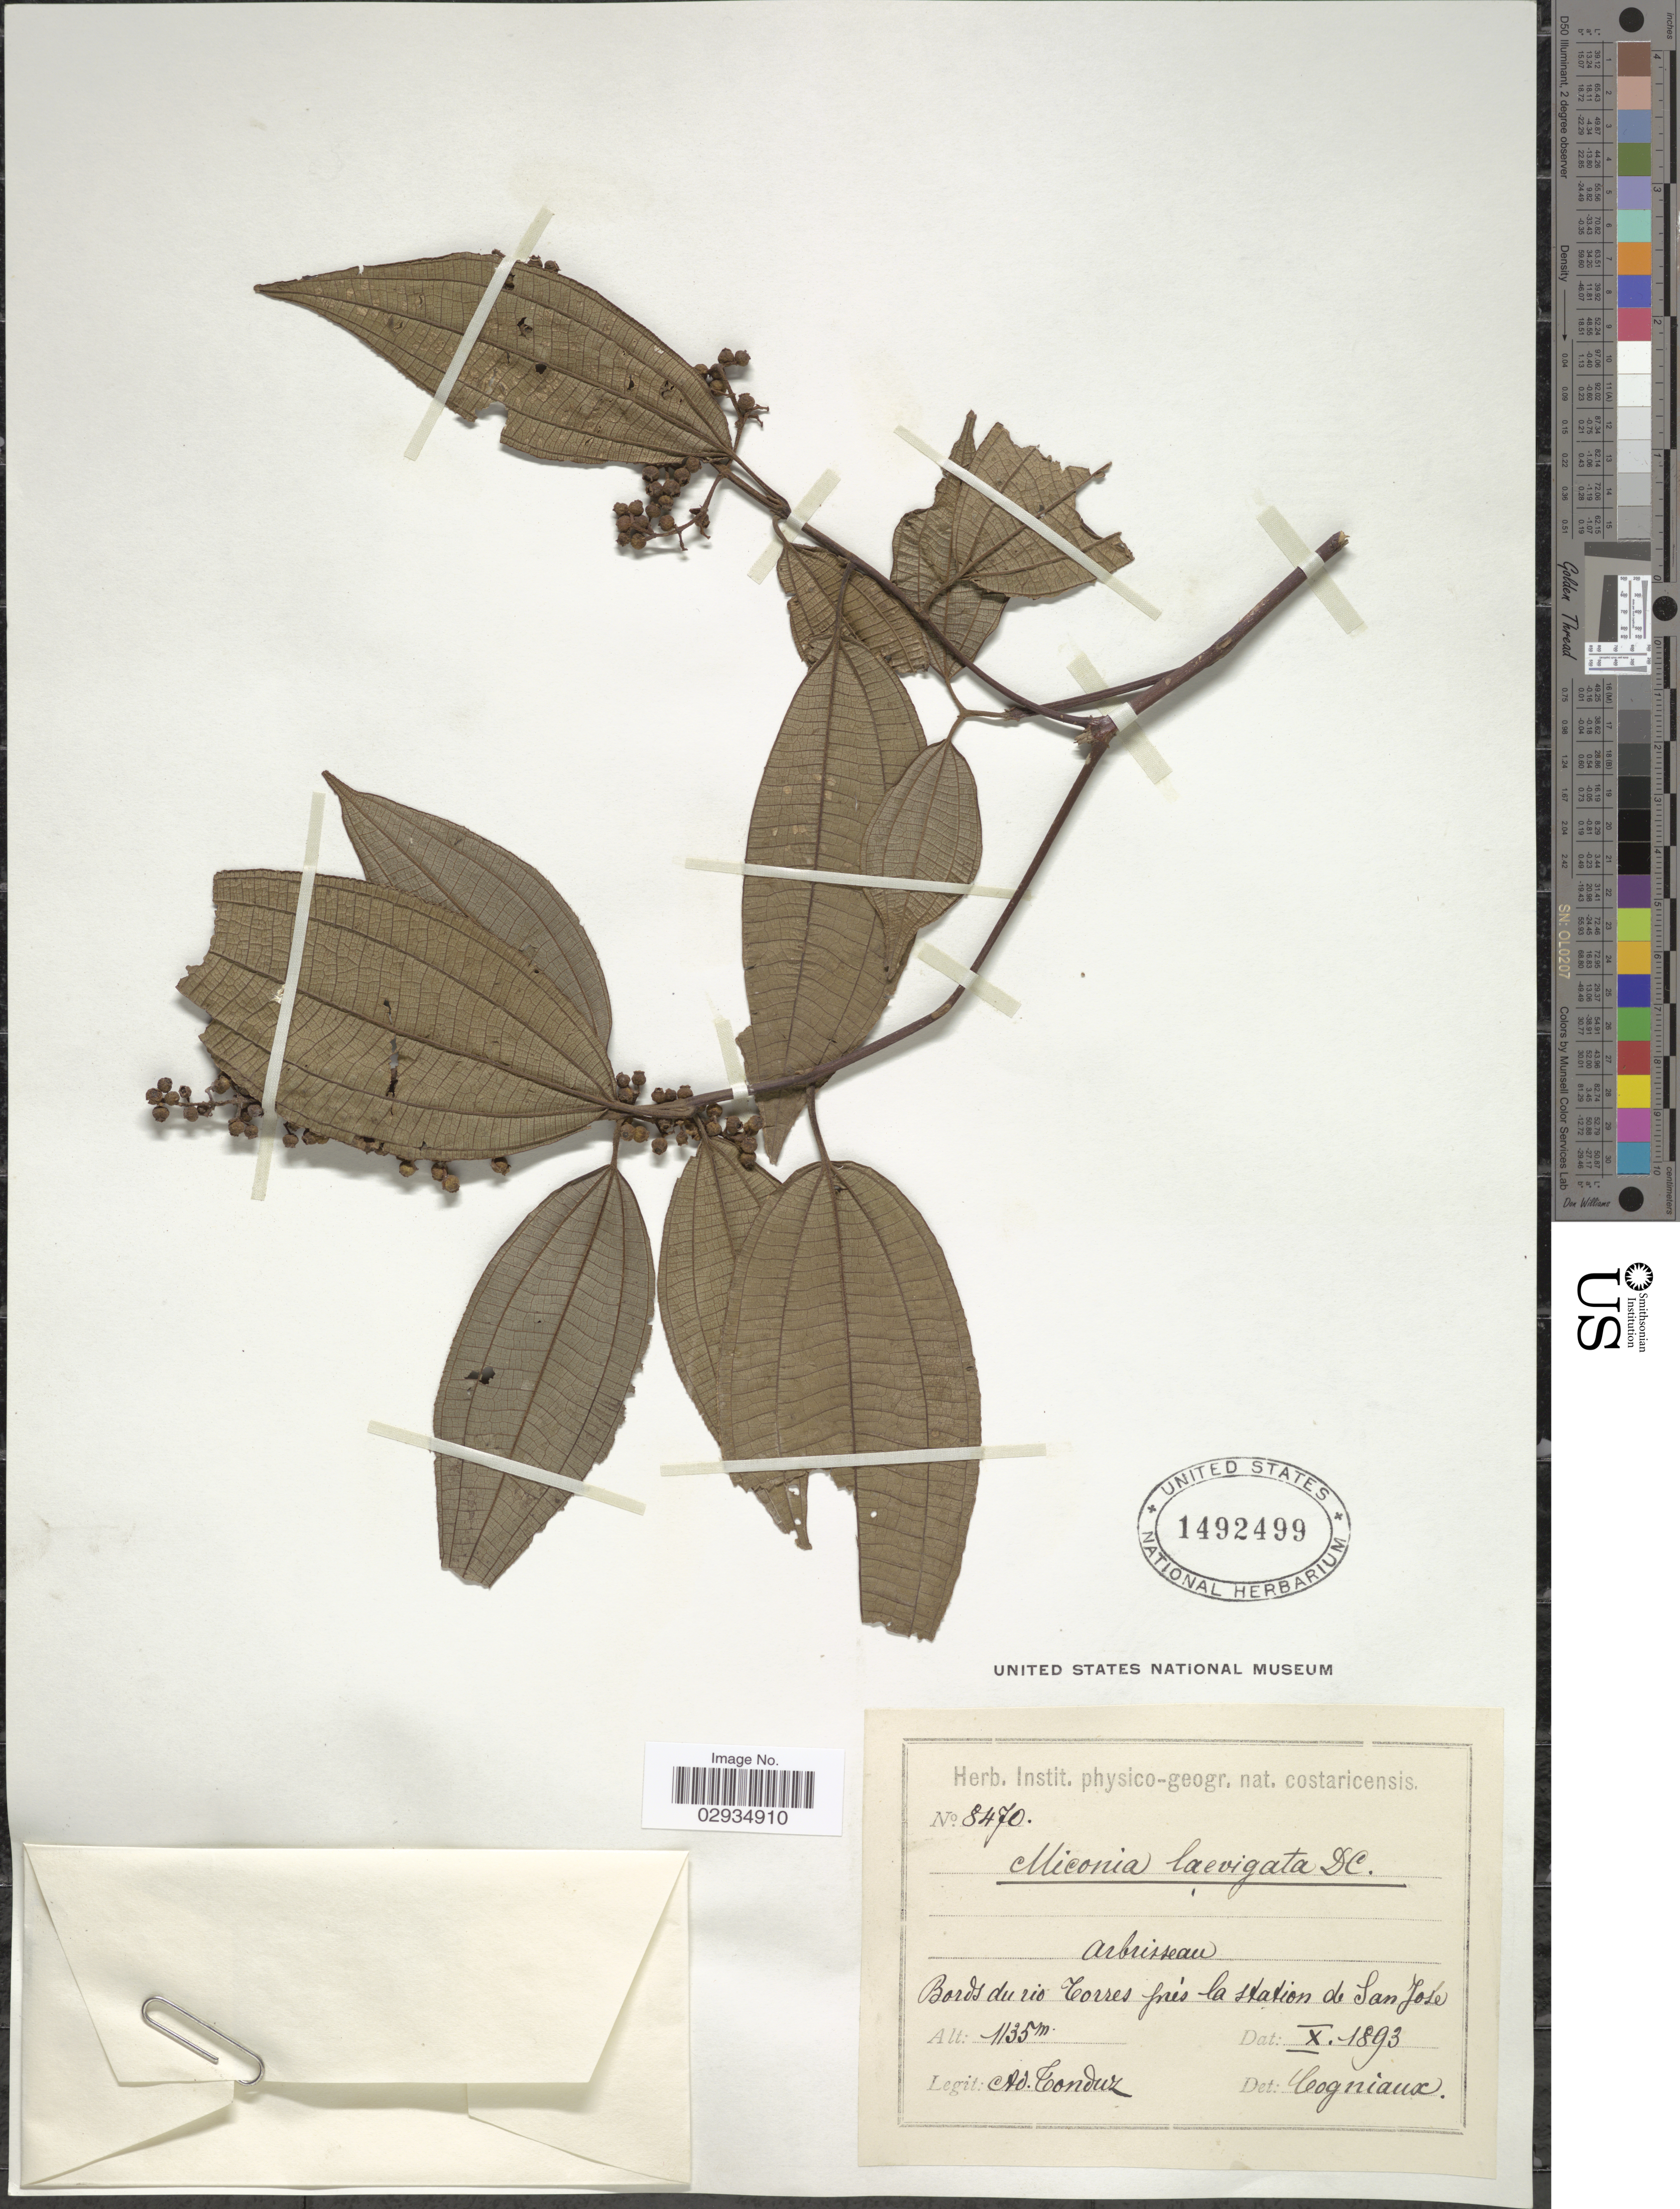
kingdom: Plantae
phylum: Tracheophyta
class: Magnoliopsida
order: Myrtales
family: Melastomataceae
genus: Miconia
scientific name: Miconia laevigata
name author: (L.) D. Don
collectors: A. Tonduz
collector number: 8470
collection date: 1893-10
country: Costa Rica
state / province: San José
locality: Bords du rio Torres près la station de San Jose.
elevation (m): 1135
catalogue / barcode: US 1492499